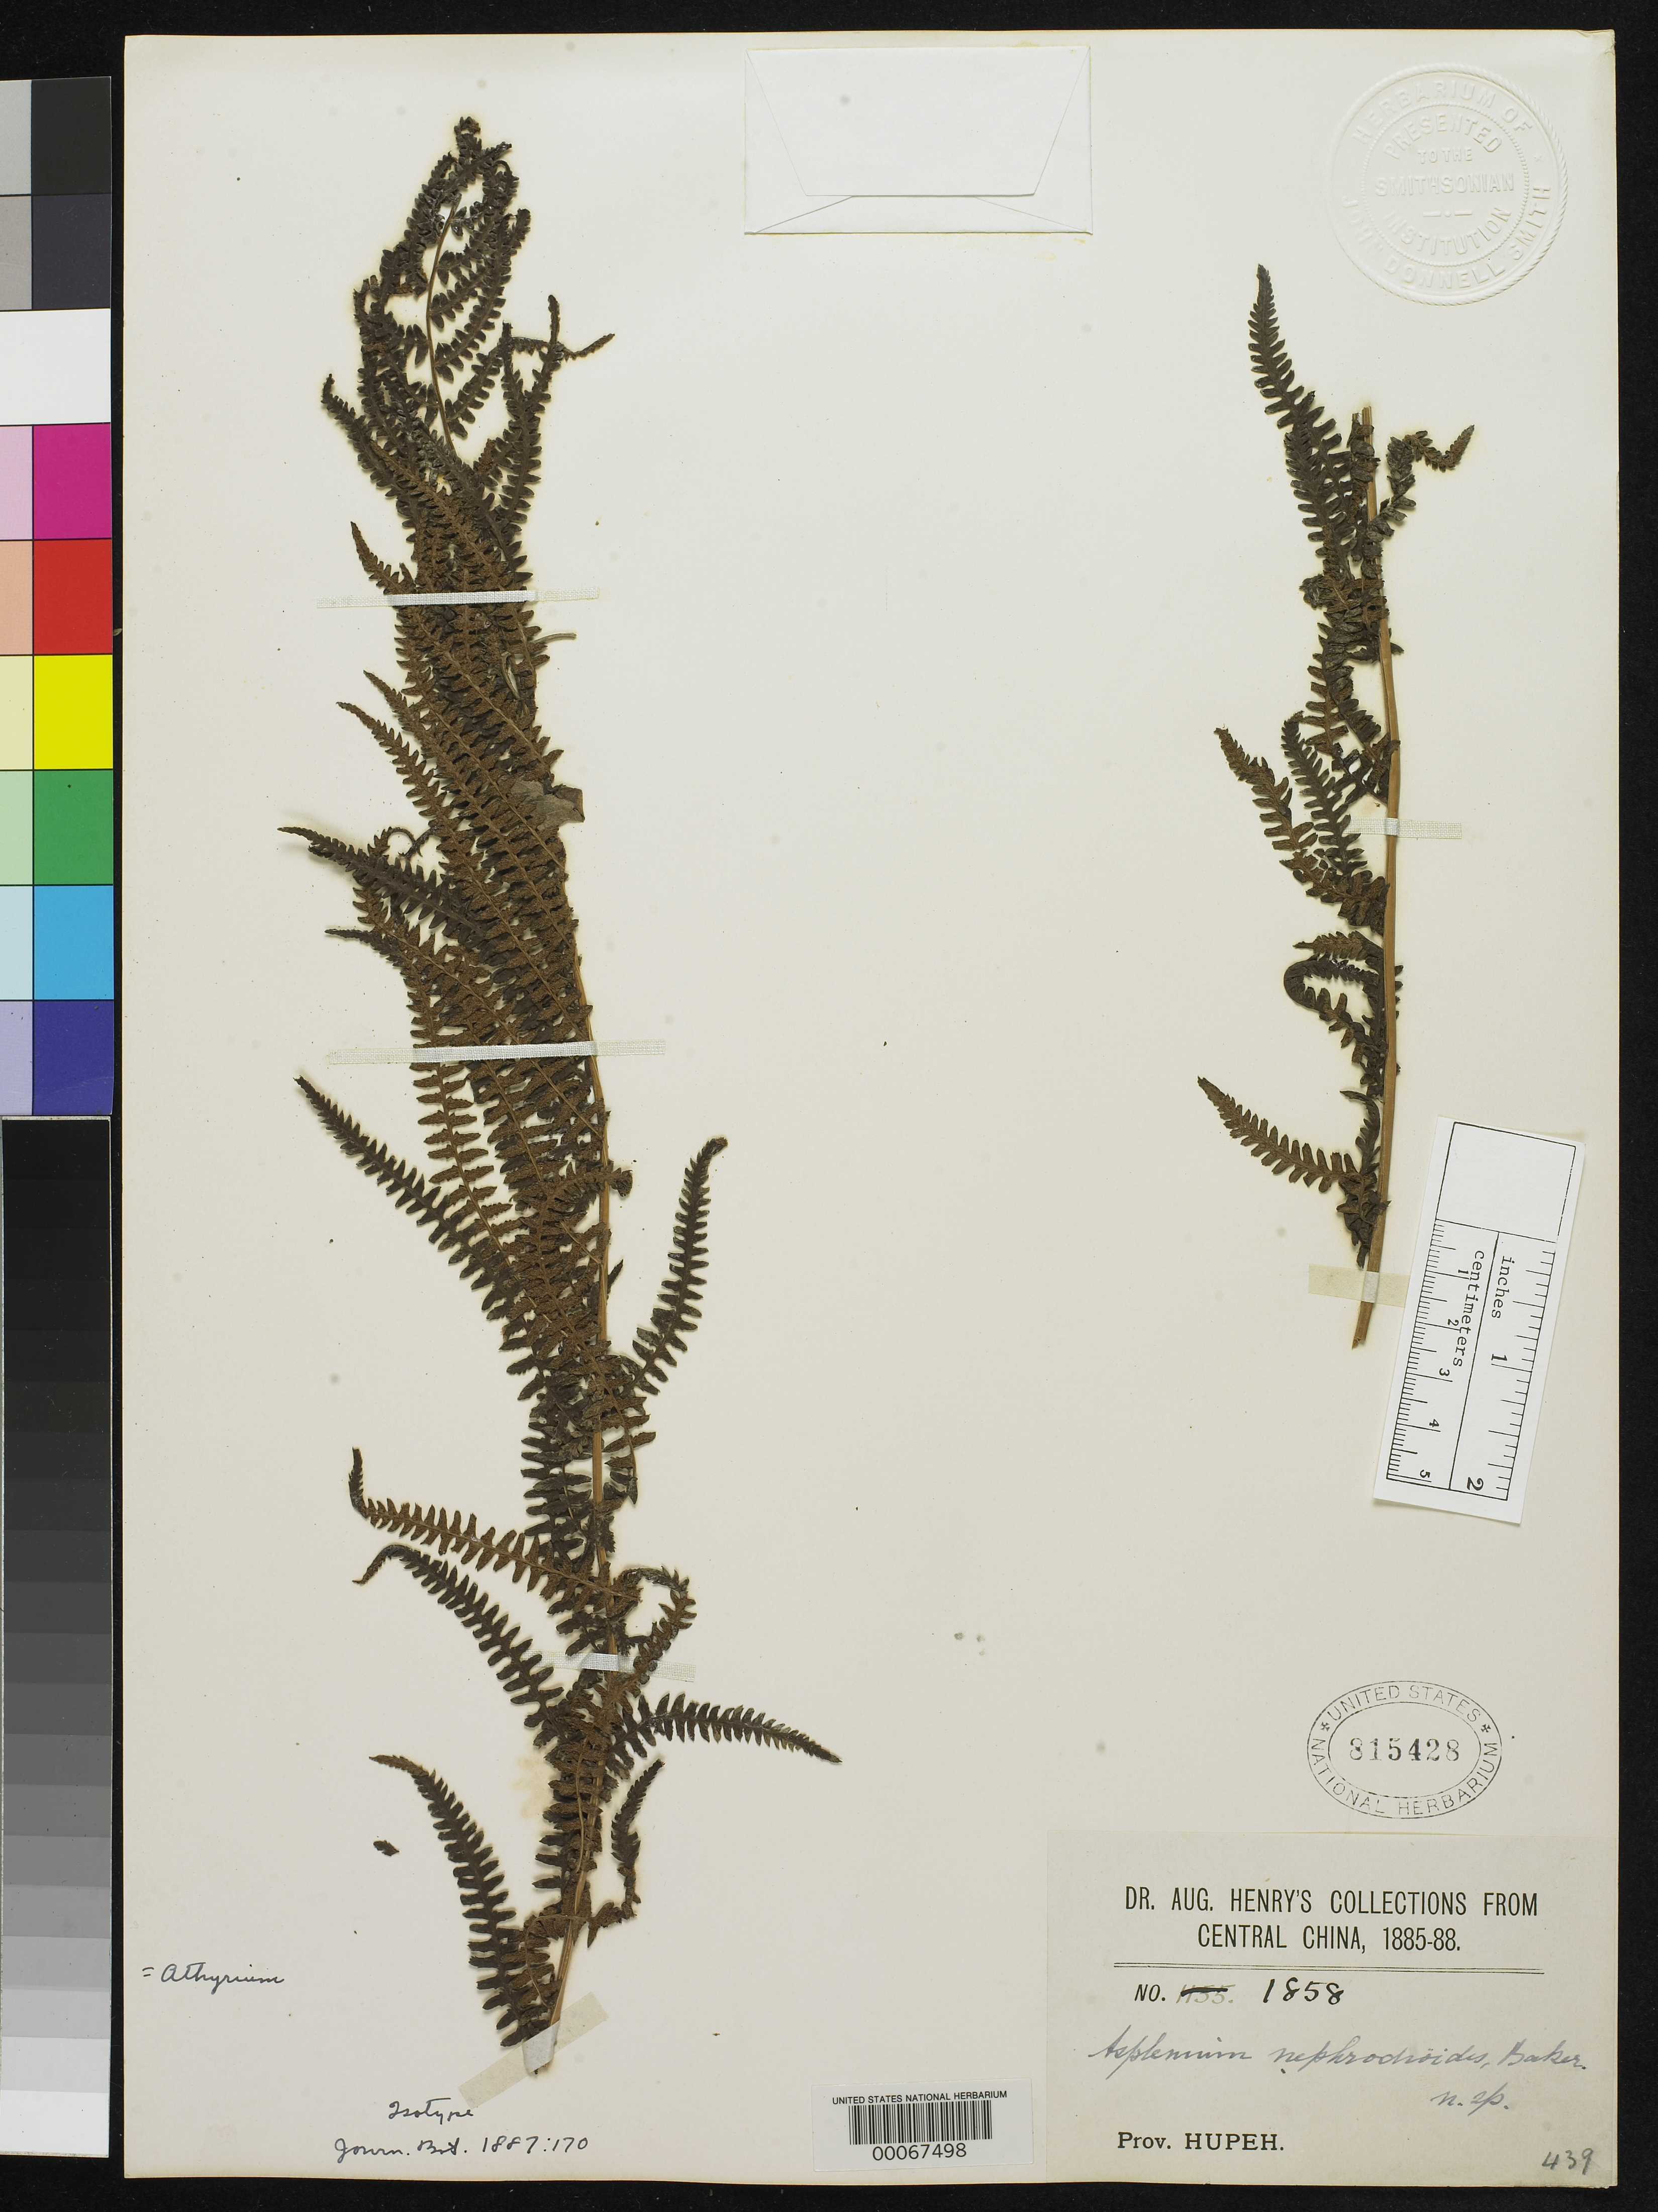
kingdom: Plantae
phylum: Tracheophyta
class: Polypodiopsida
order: Polypodiales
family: Aspleniaceae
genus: Asplenium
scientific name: Asplenium nephrodioides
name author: Baker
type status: Type Collection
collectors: A. Henry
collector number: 1858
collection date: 1885/1888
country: China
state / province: Hubei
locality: Central China. Prov. Hupeh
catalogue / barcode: US 815428